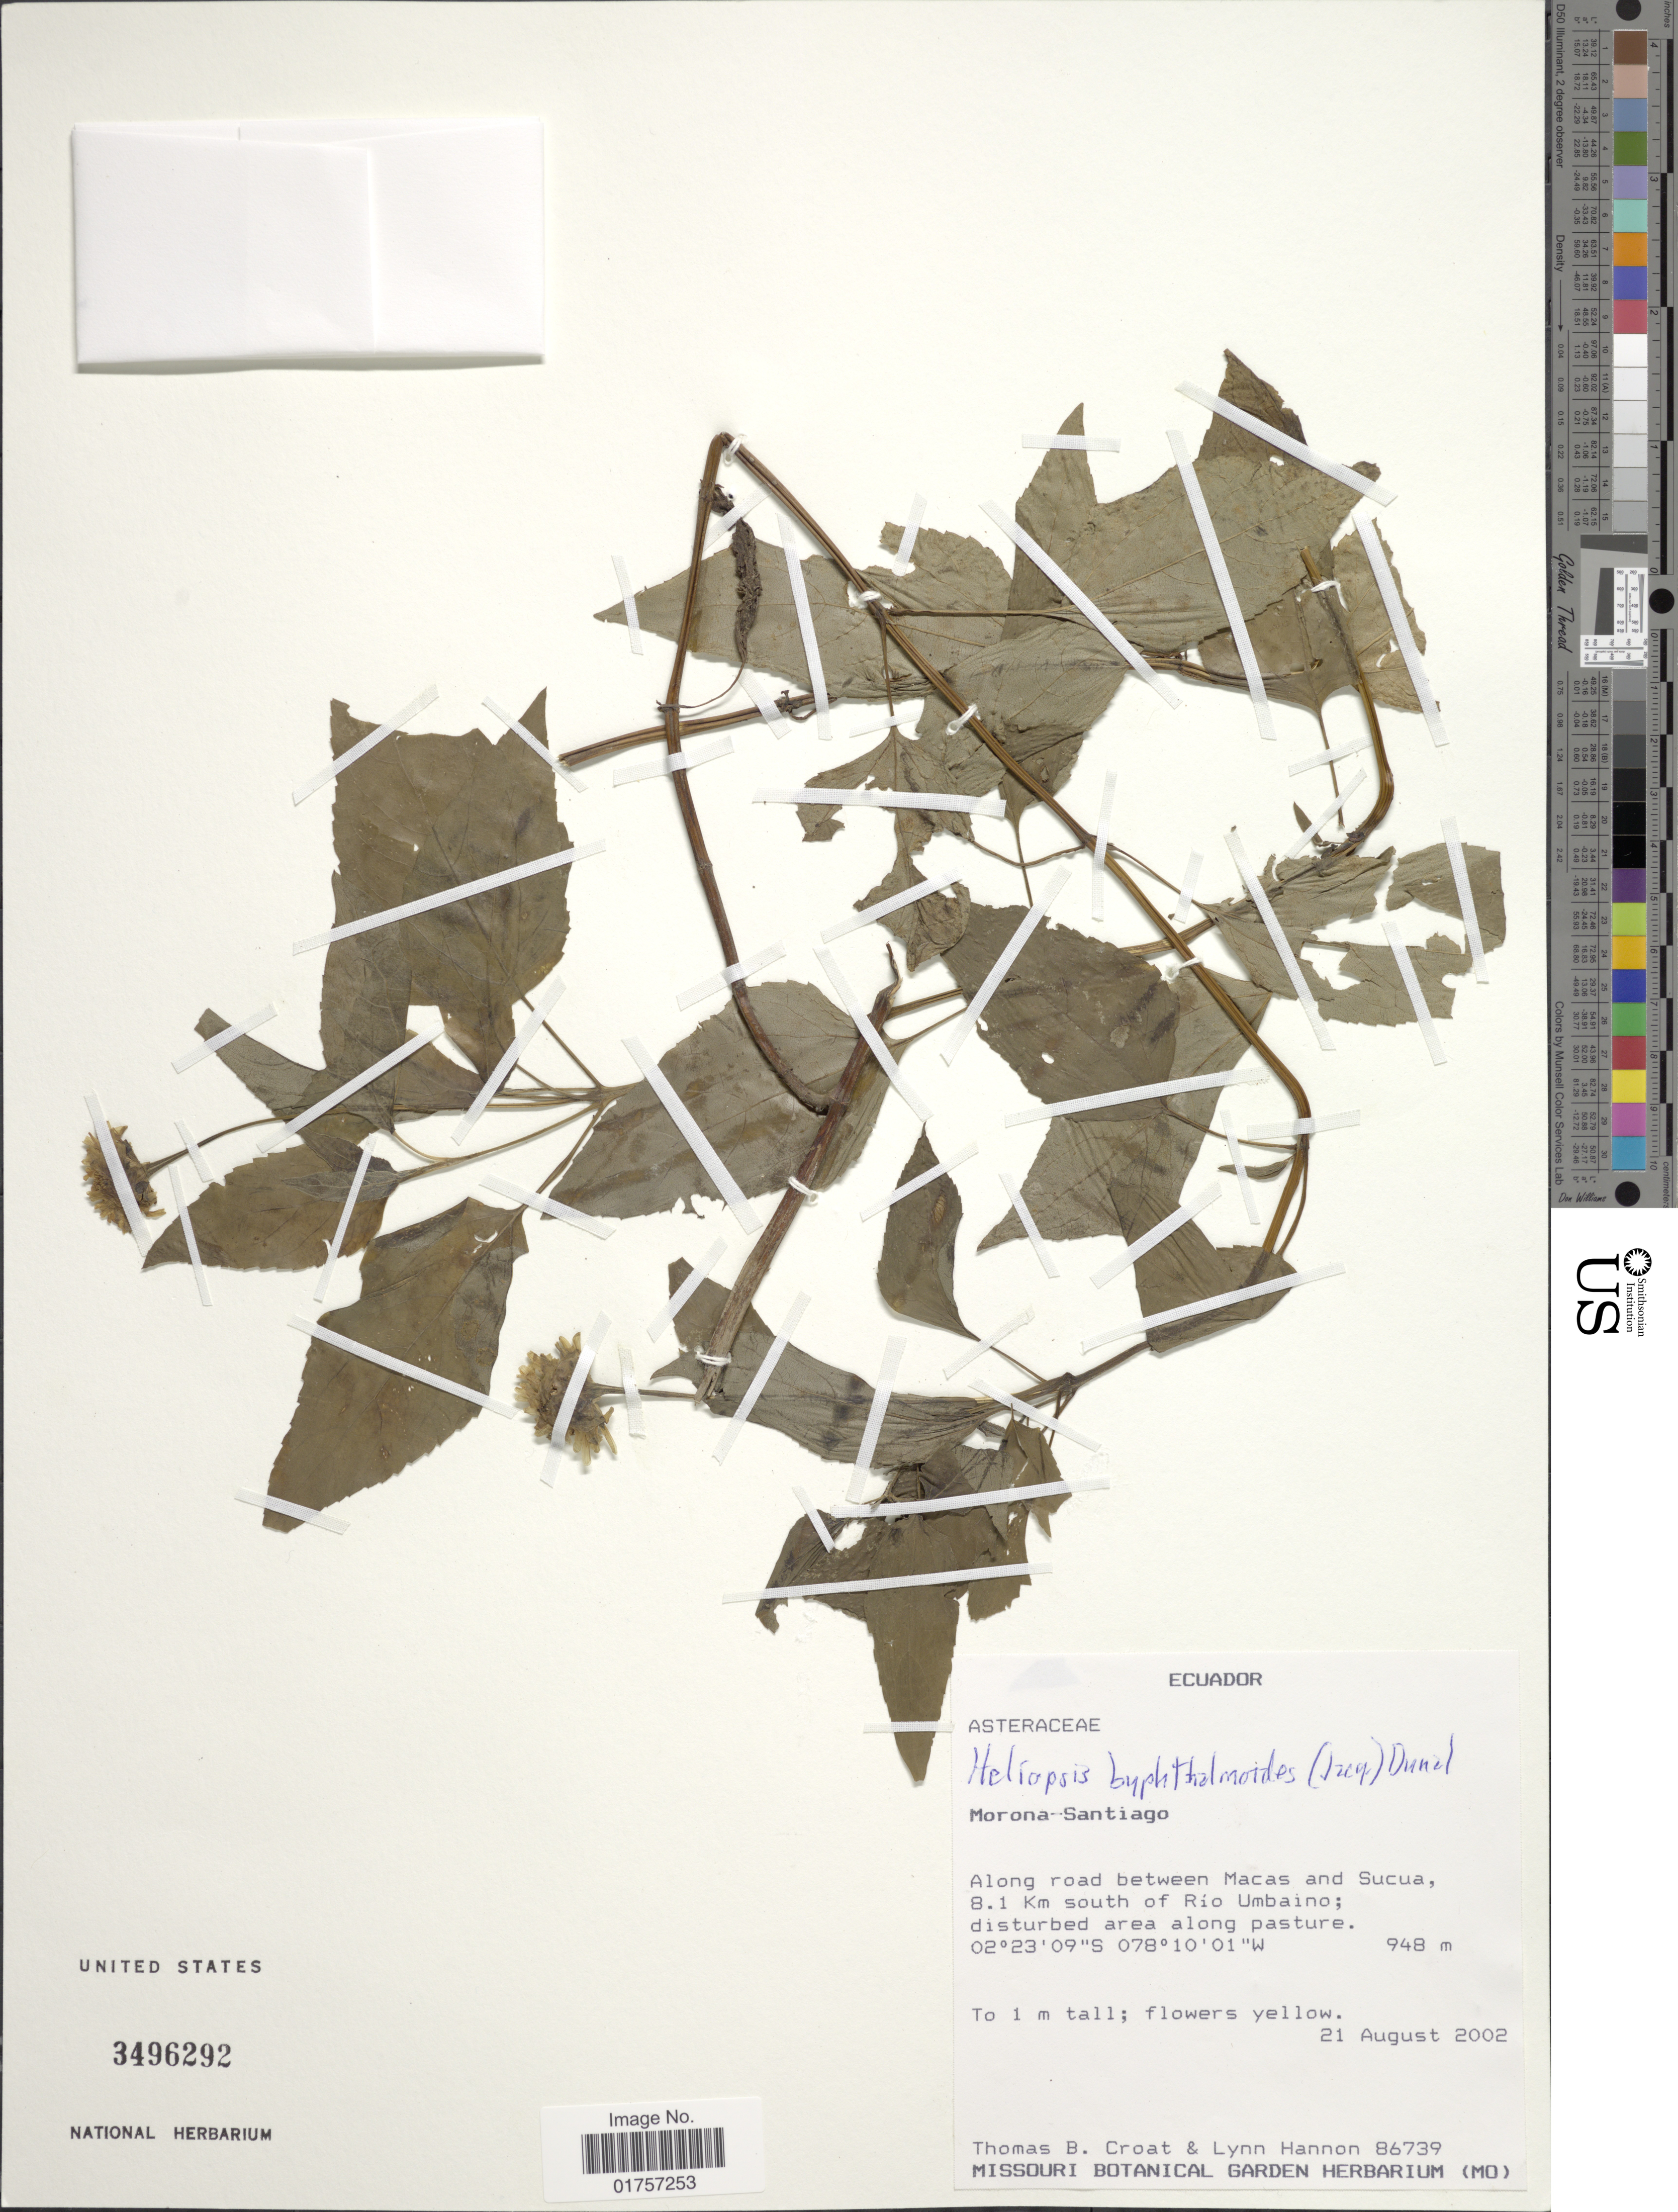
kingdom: Plantae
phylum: Tracheophyta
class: Magnoliopsida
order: Asterales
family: Asteraceae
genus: Heliopsis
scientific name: Heliopsis buphthalmoides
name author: (Jacq.) Dunal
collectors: T. B. Croat & L. Hannon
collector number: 86739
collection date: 2002-08-21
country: Ecuador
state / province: Morona-Santiago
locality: Along road between Macas and Sucua, 8.1 Km south of Río Umbaino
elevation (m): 948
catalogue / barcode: US 3496292